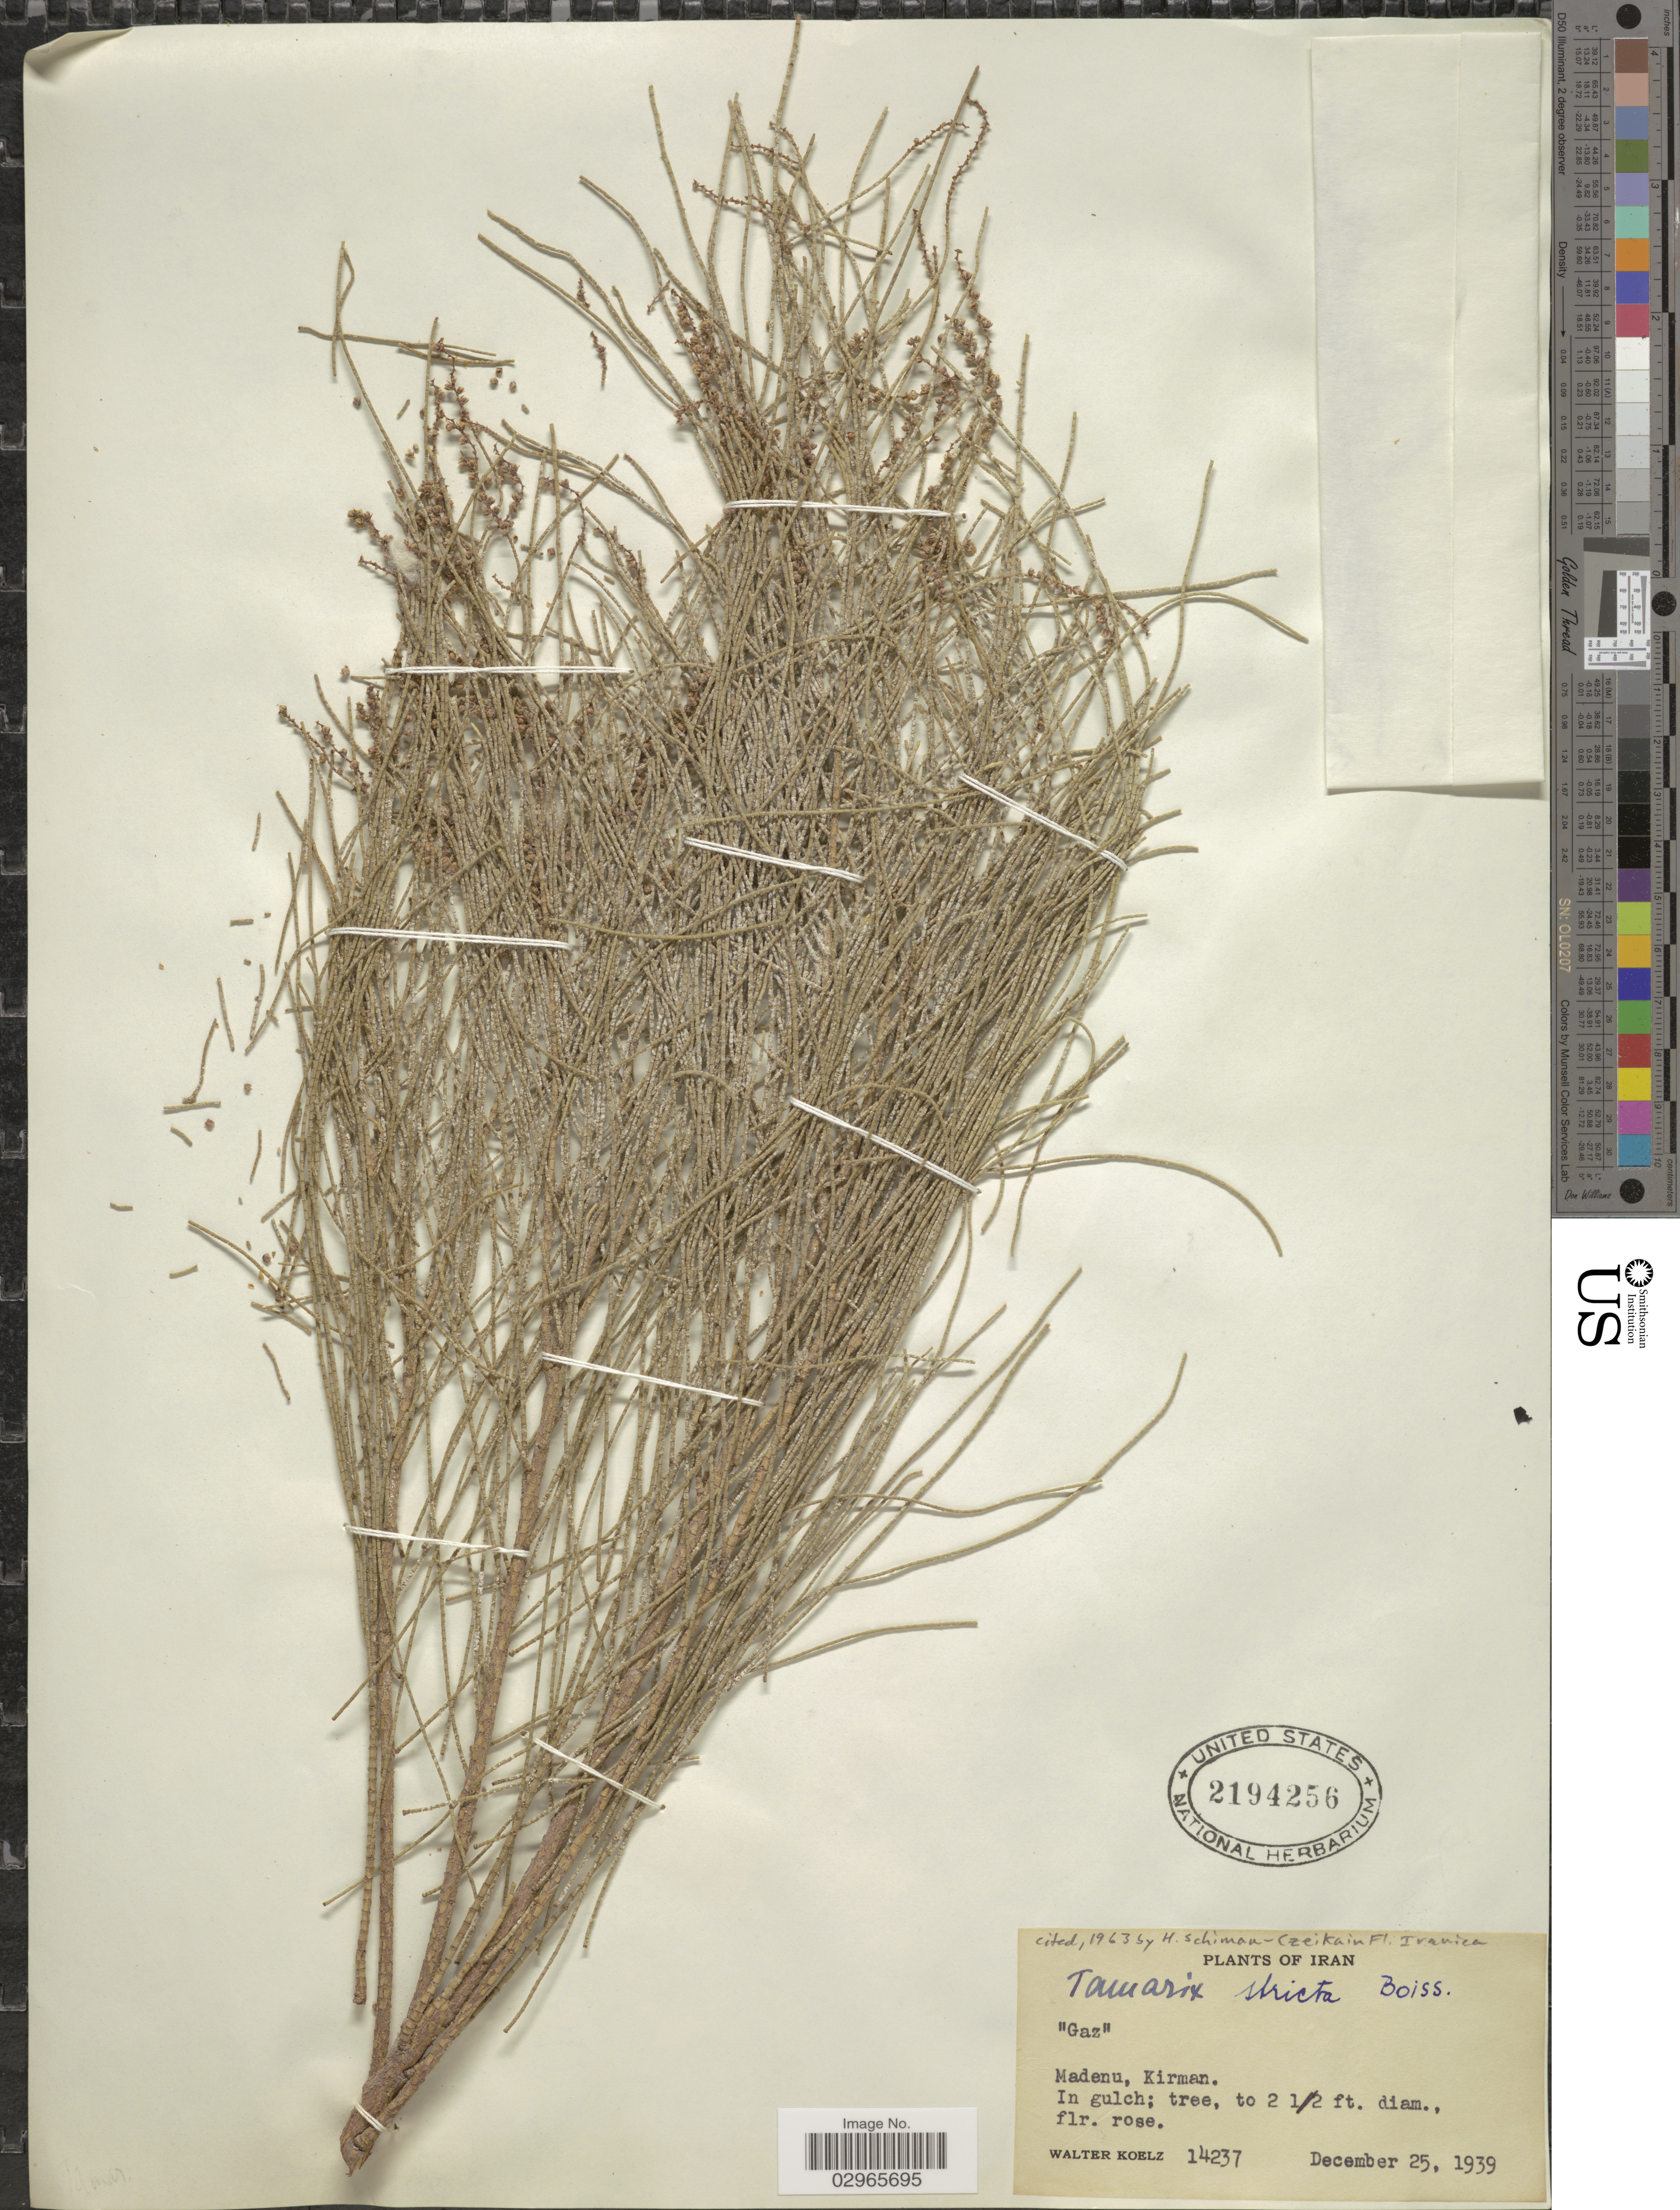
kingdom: Plantae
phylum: Tracheophyta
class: Magnoliopsida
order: Caryophyllales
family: Tamaricaceae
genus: Tamarix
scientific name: Tamarix stricta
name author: Boiss.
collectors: W. N. Koelz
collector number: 14237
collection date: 1939-12-25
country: Iran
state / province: Kerman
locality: Madenu, Kirman.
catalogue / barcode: US 2194256